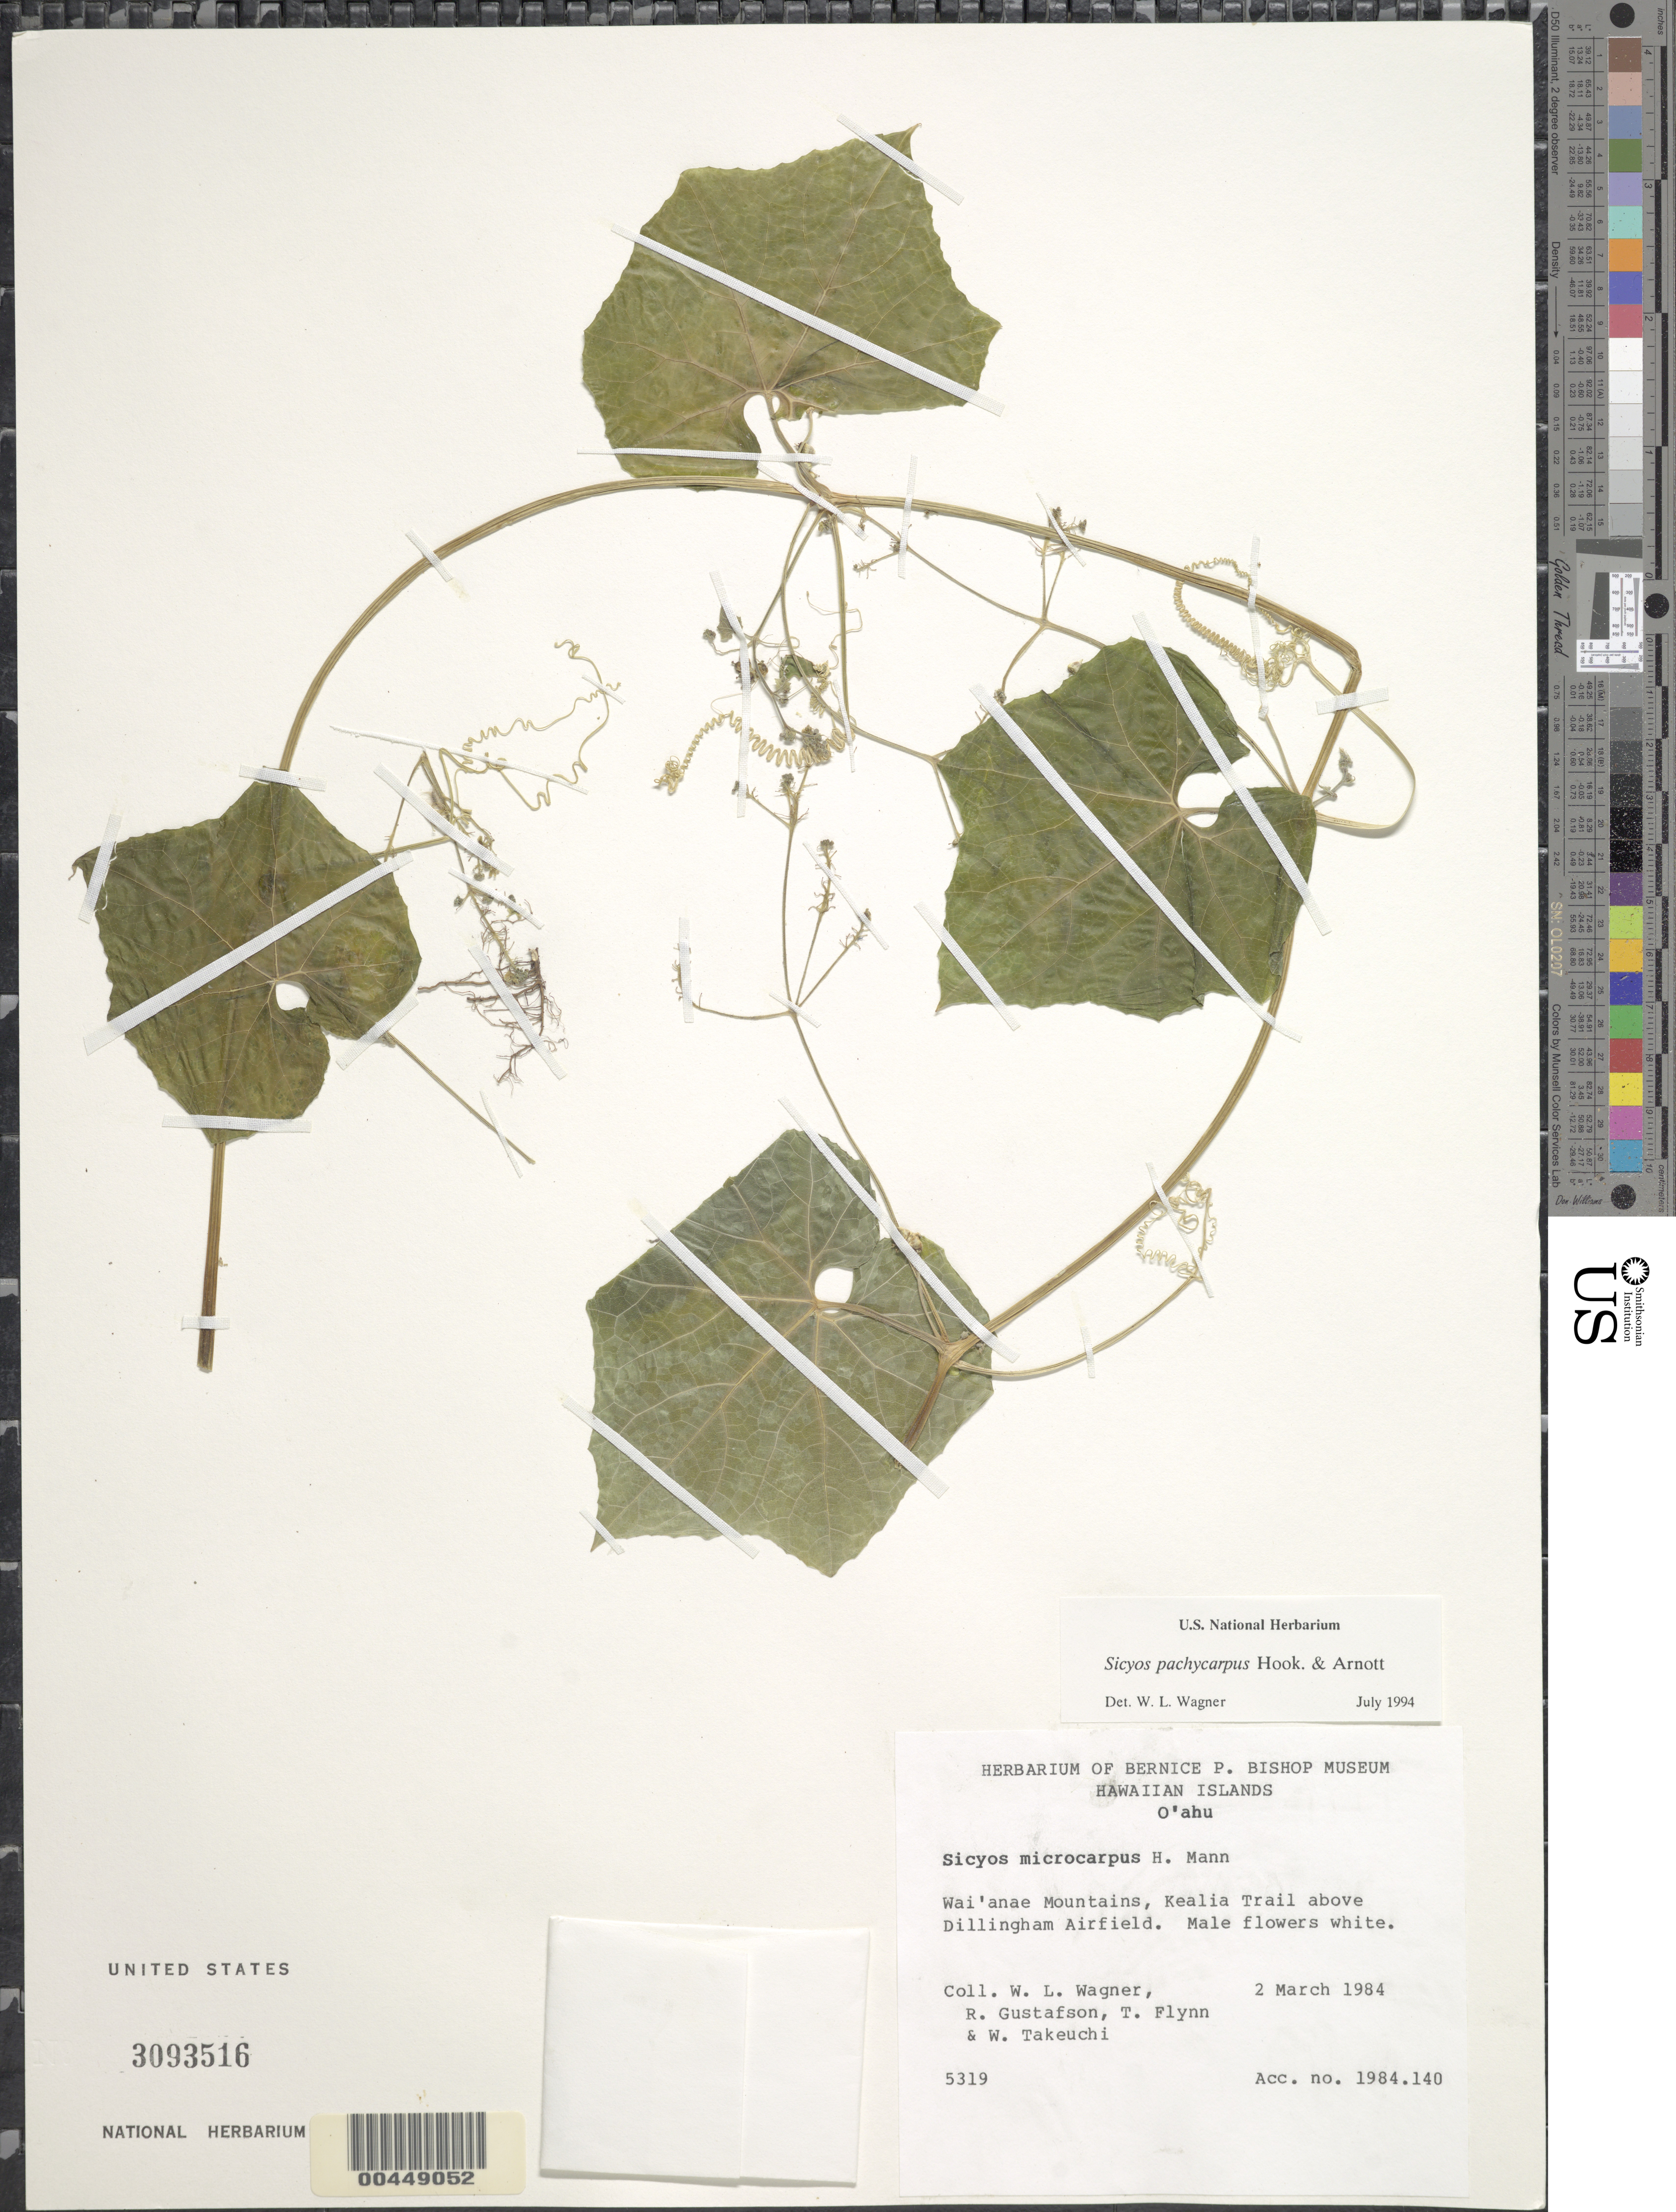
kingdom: Plantae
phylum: Tracheophyta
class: Magnoliopsida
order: Cucurbitales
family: Cucurbitaceae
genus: Sicyos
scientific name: Sicyos pachycarpus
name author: Hook. & Arn.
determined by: Wagner, W. L., (BOT), Smithsonian Institution - National Museum of Natural History (UNITED STATES)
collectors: W. L. Wagner, R. Gustafson, T. W. Flynn & W. N. Takeuchi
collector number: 5319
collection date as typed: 2 Mar 1984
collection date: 1984-03-02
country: United States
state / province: Hawaii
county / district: Honolulu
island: Oahu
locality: Waianae Mts, Kealia Trail above Dillingham Airfield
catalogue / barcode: US 3093516